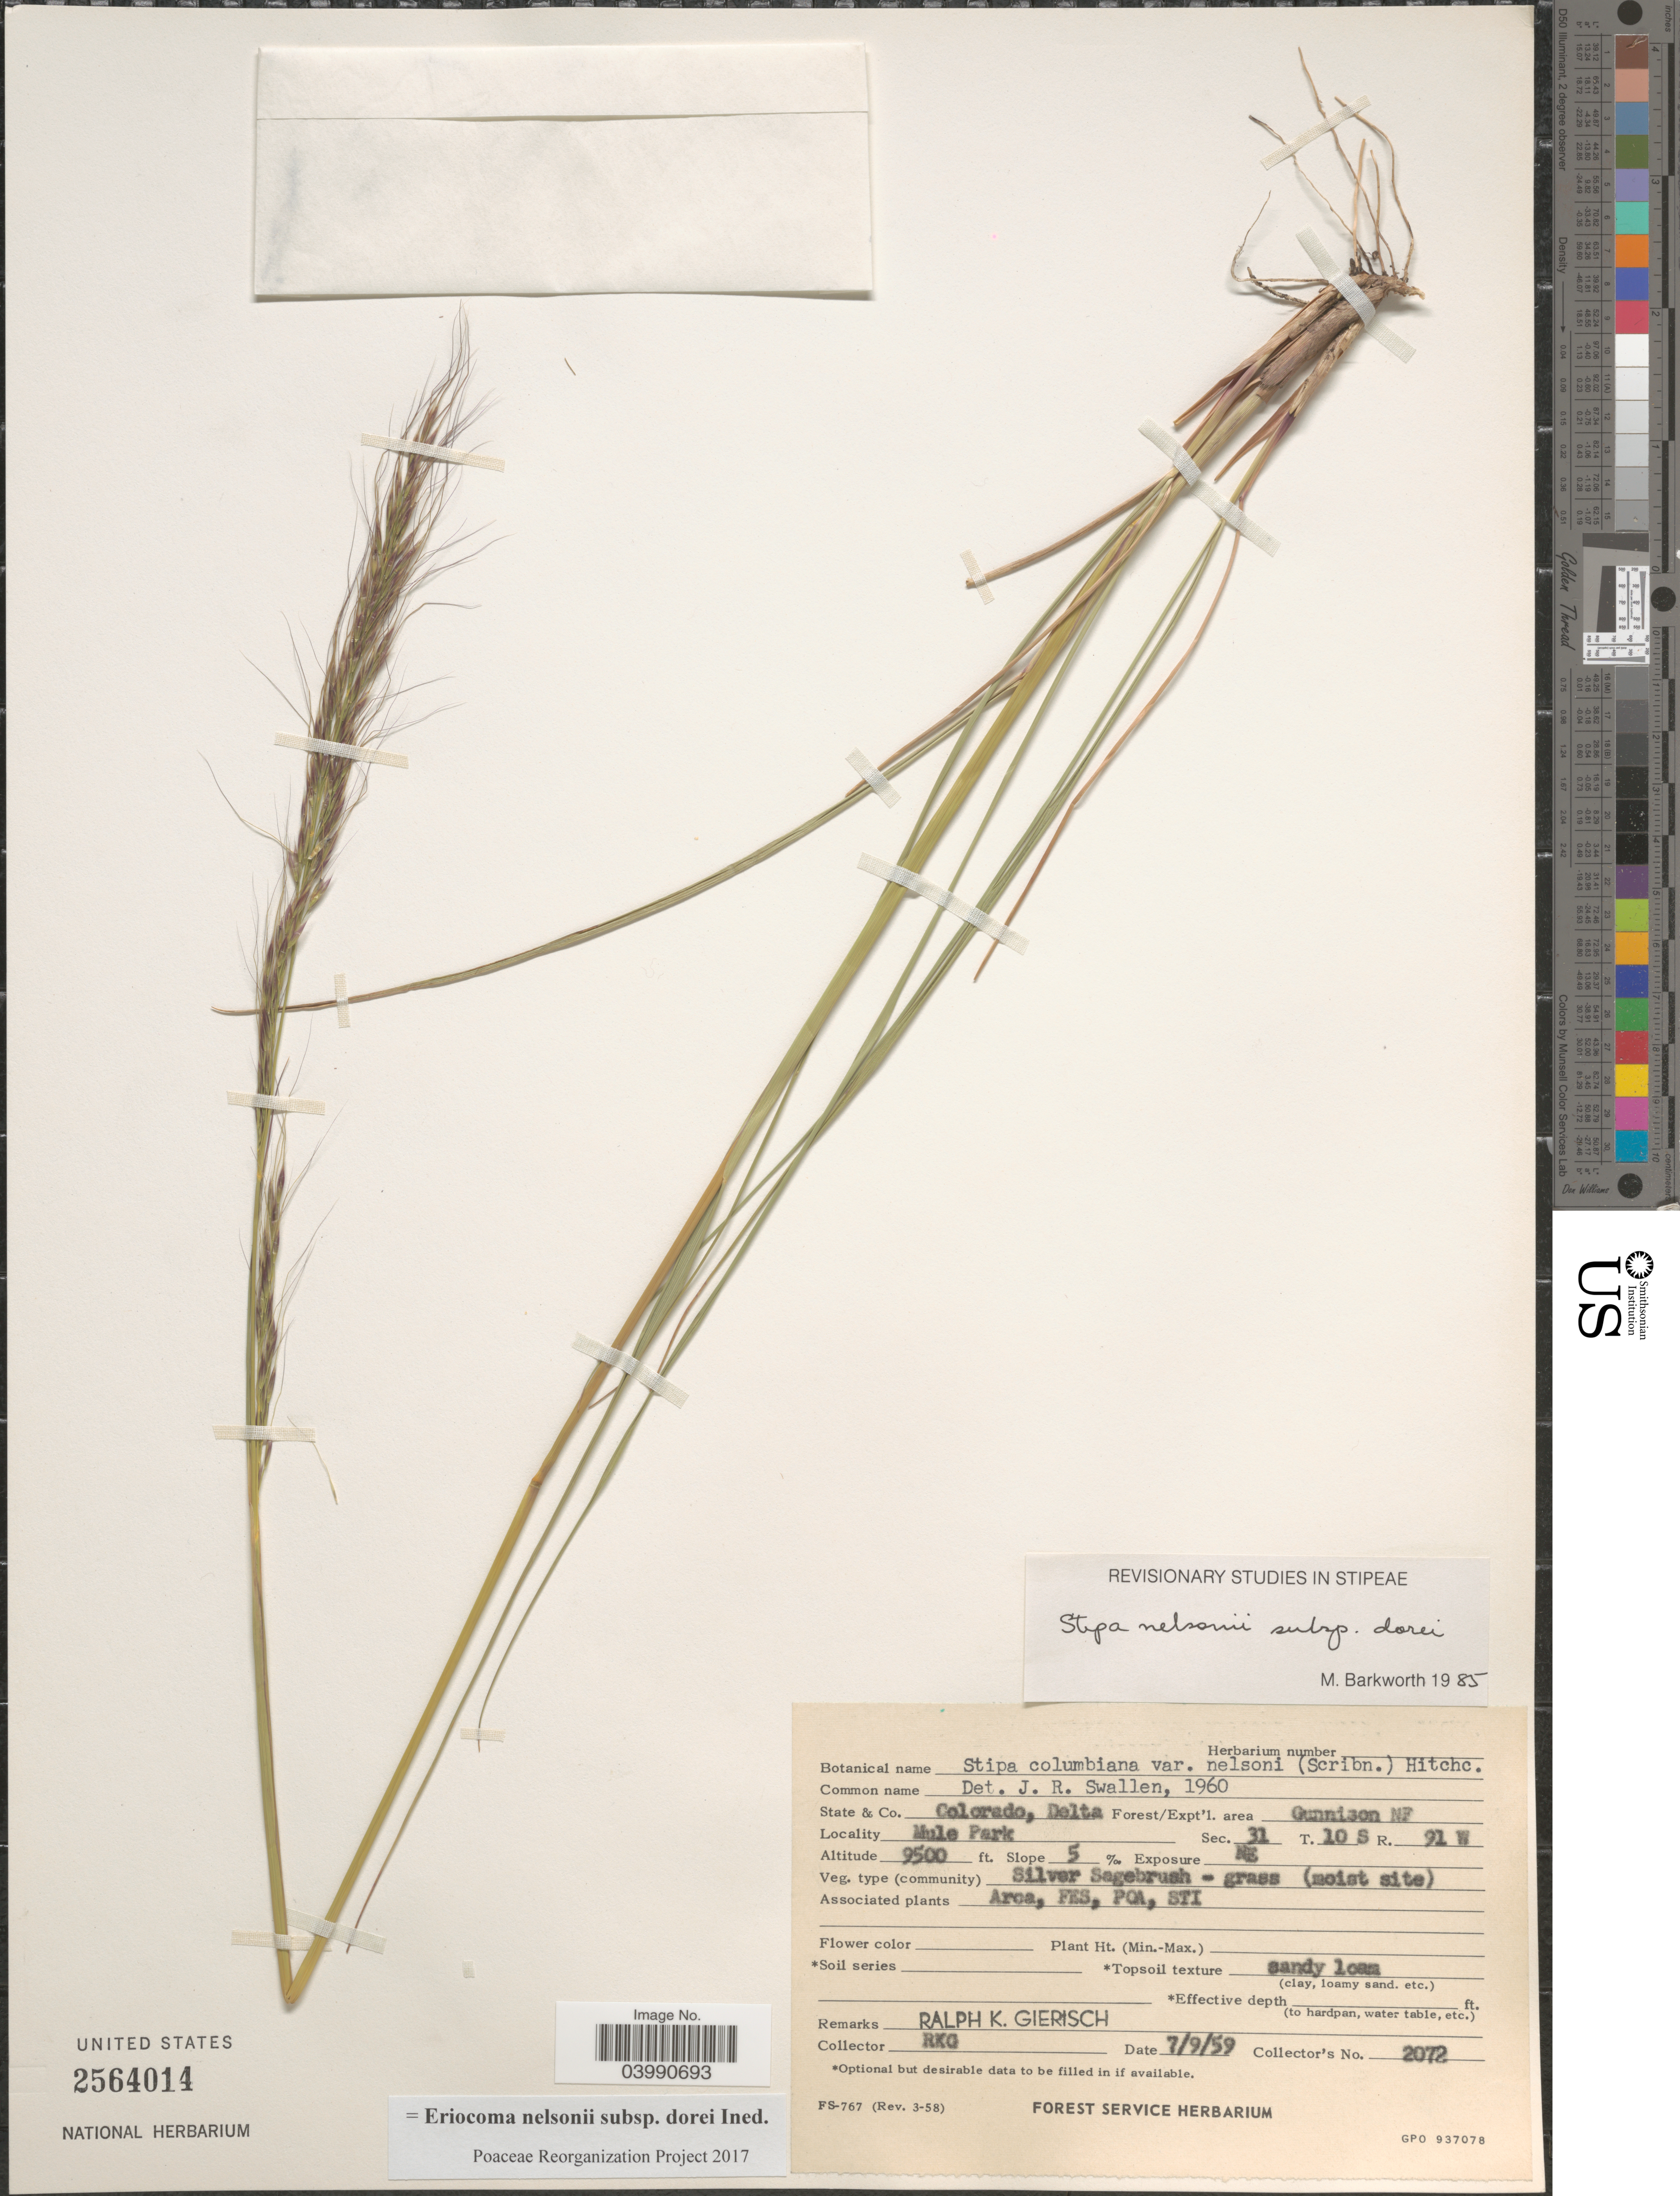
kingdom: Plantae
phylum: Tracheophyta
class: Liliopsida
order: Poales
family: Poaceae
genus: Eriocoma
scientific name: Eriocoma nelsonii subsp. dorei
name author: (Barkworth & J. Maze) Romasch.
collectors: R. Gierisch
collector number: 2072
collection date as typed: Transcribed d/m/y: 9/7/59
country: United States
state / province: Colorado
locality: Delta. Forest/Expt'l. area. Gunnison NF. Mule Park. Sec. 31 T. 10 S R. 91 W.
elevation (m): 2896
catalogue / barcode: US 2564014